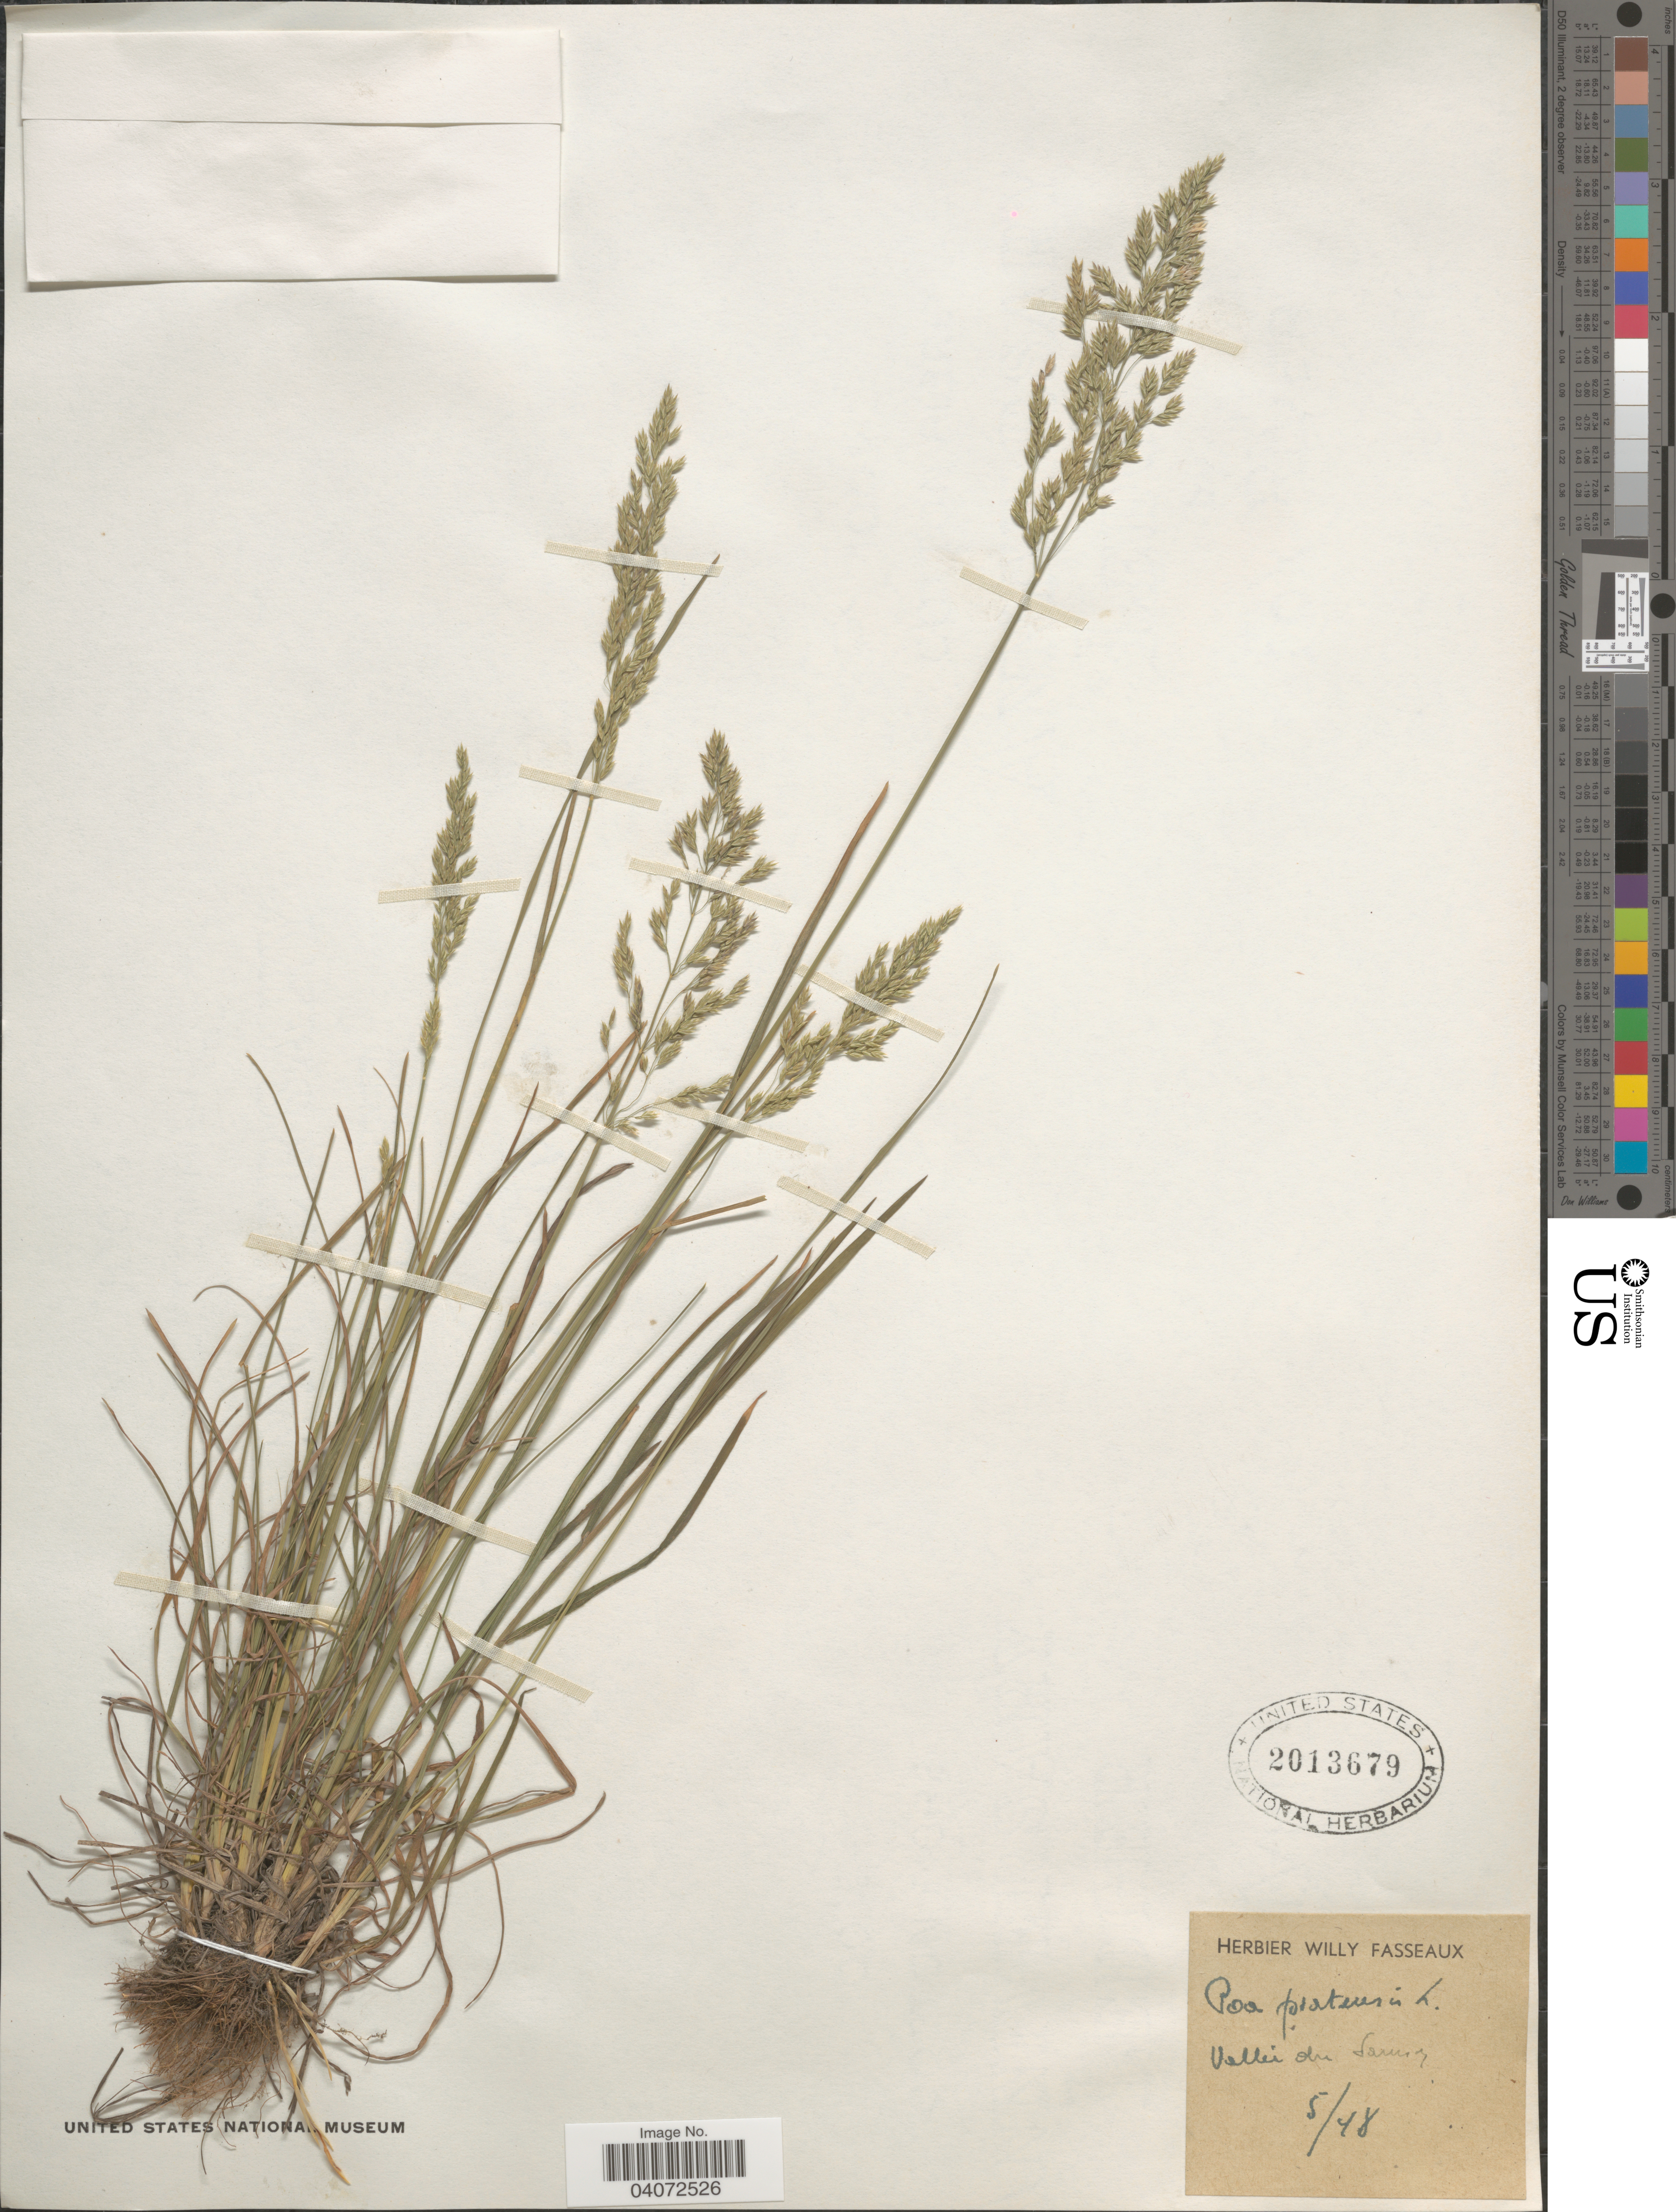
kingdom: Plantae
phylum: Tracheophyta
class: Liliopsida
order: Poales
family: Poaceae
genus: Poa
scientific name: Poa pratensis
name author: L.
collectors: Ex herb. Willy Fasseaux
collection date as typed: Transcribed d/m/y: /5/48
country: Belgium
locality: Vallée du Sonian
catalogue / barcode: US 2013679